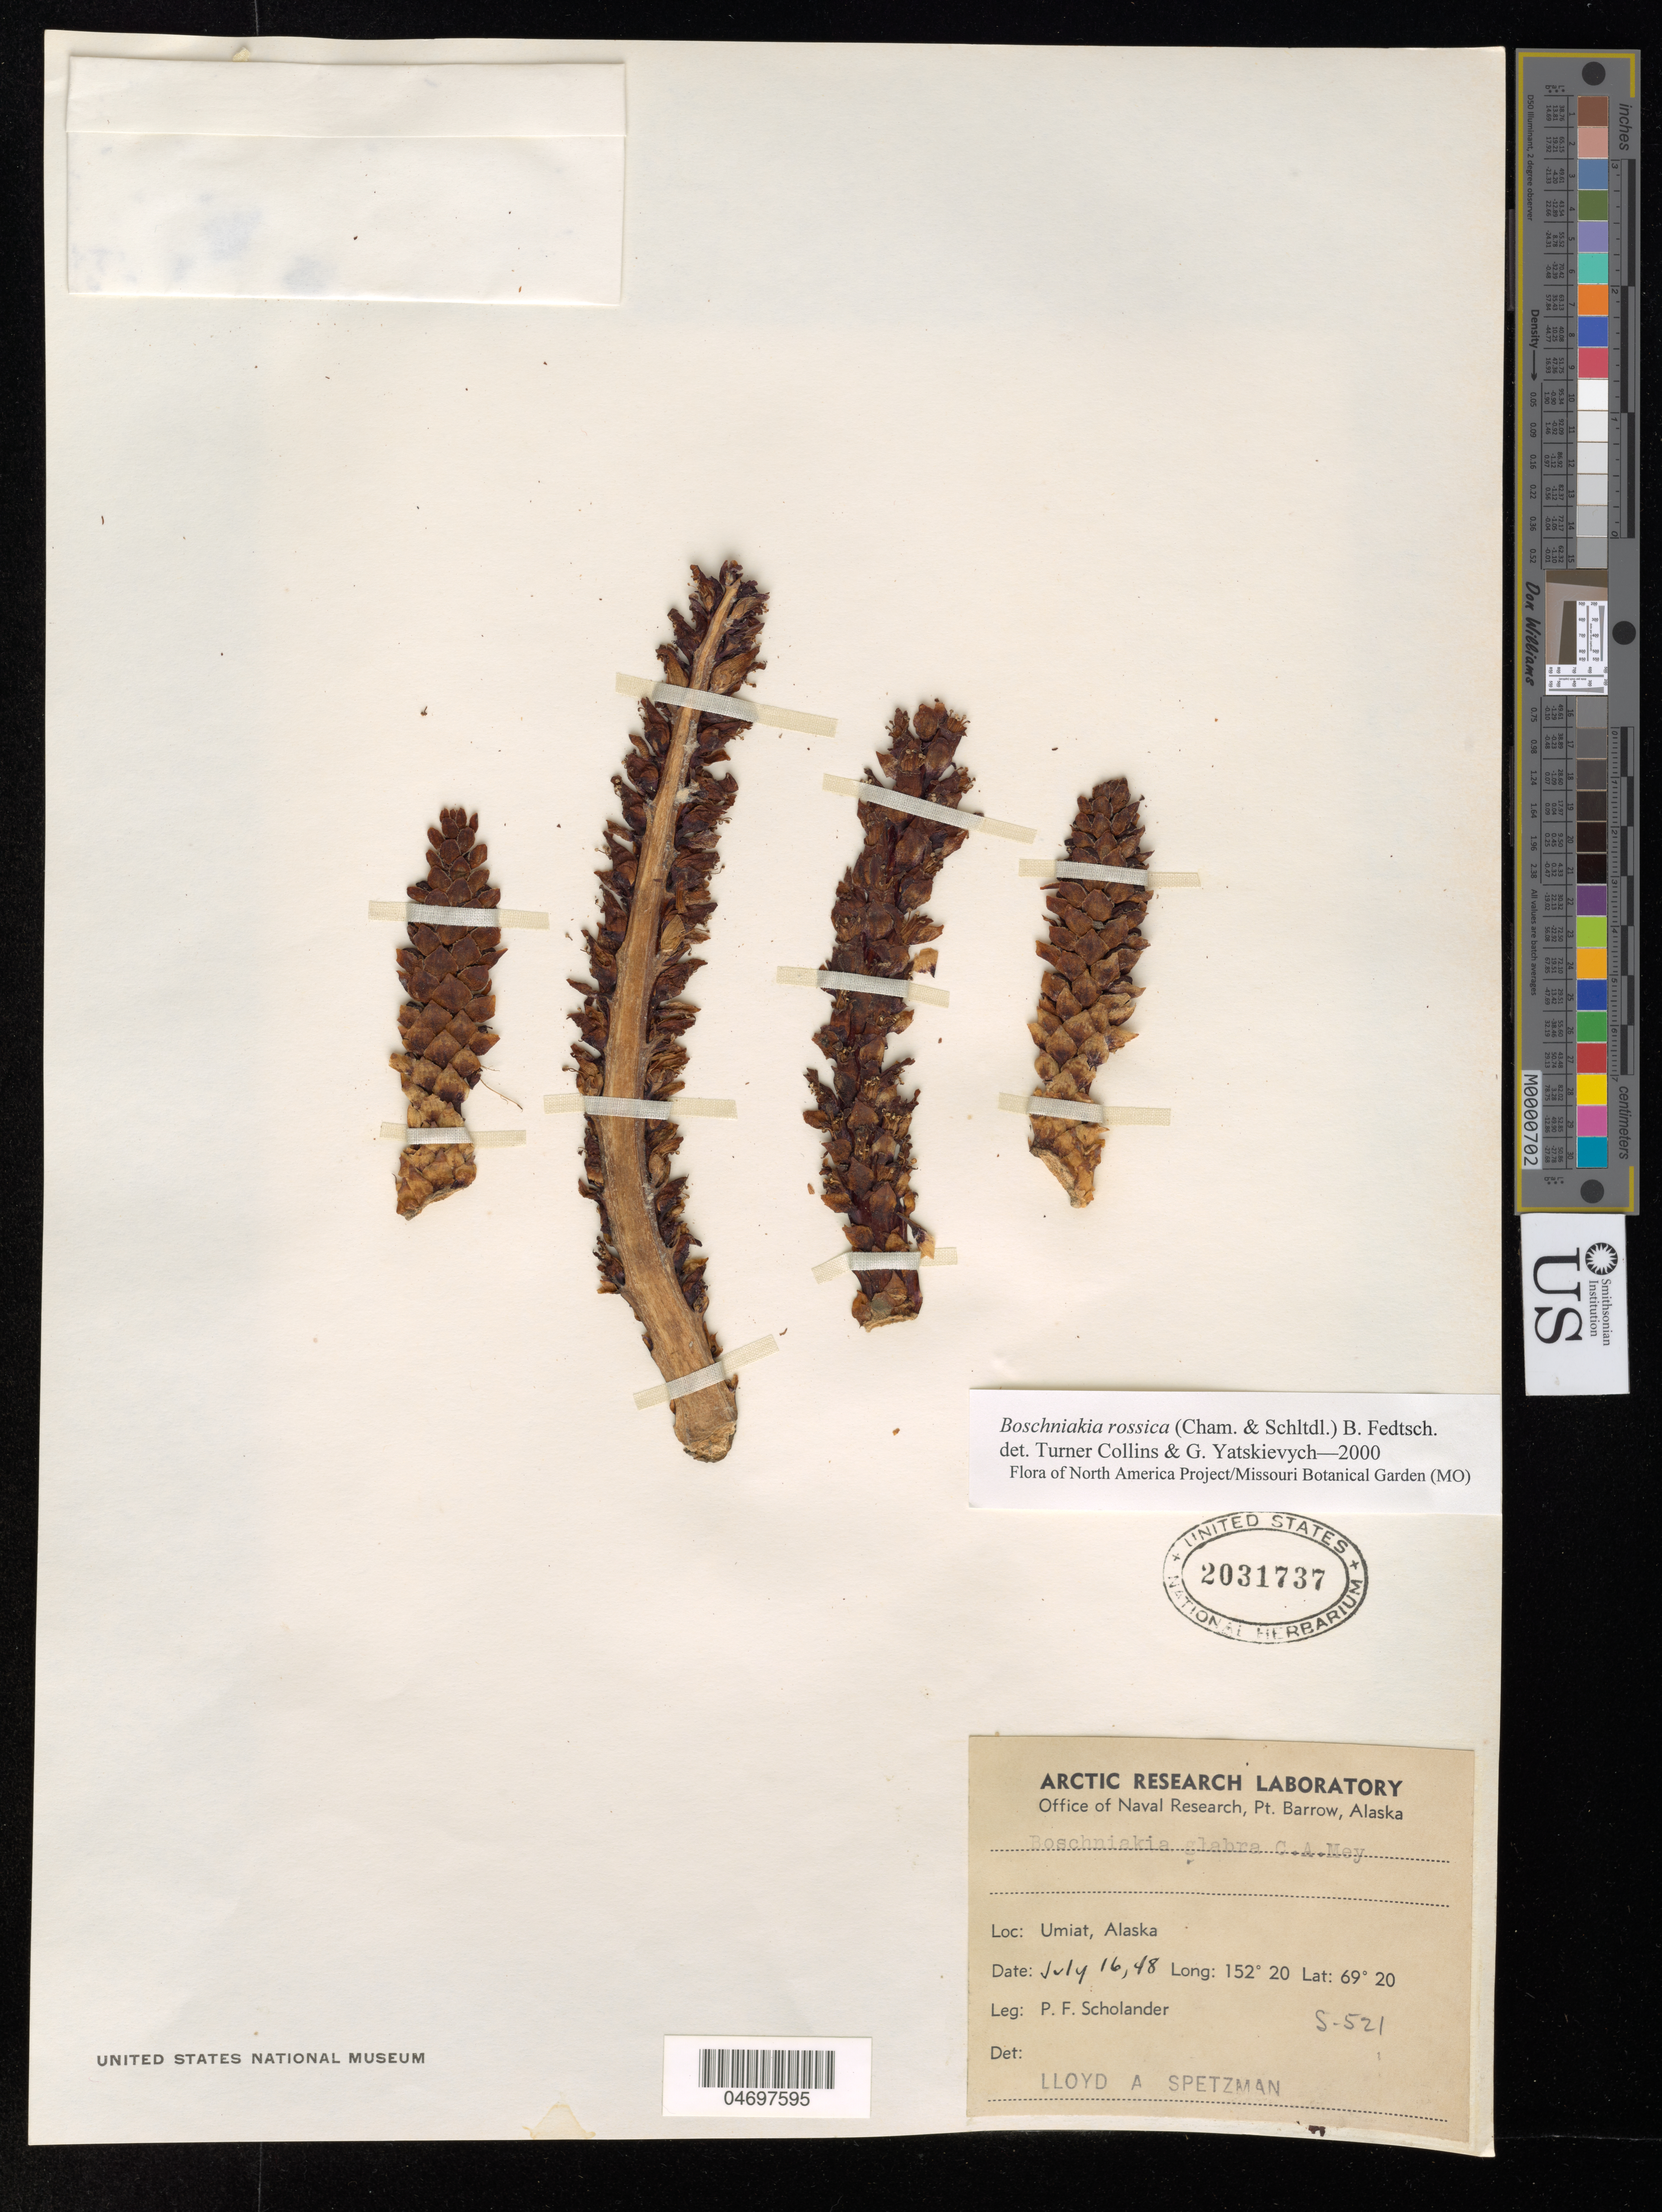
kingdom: Plantae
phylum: Tracheophyta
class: Magnoliopsida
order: Lamiales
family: Orobanchaceae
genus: Boschniakia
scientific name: Boschniakia rossica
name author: (Cham. & Schltdl.) B. Fedtsch.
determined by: Collins, L. T.; Yatskievych, G. A.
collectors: P. Scholander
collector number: S 521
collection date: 1948-07-16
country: United States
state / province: Alaska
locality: Umiat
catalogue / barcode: US 2031737